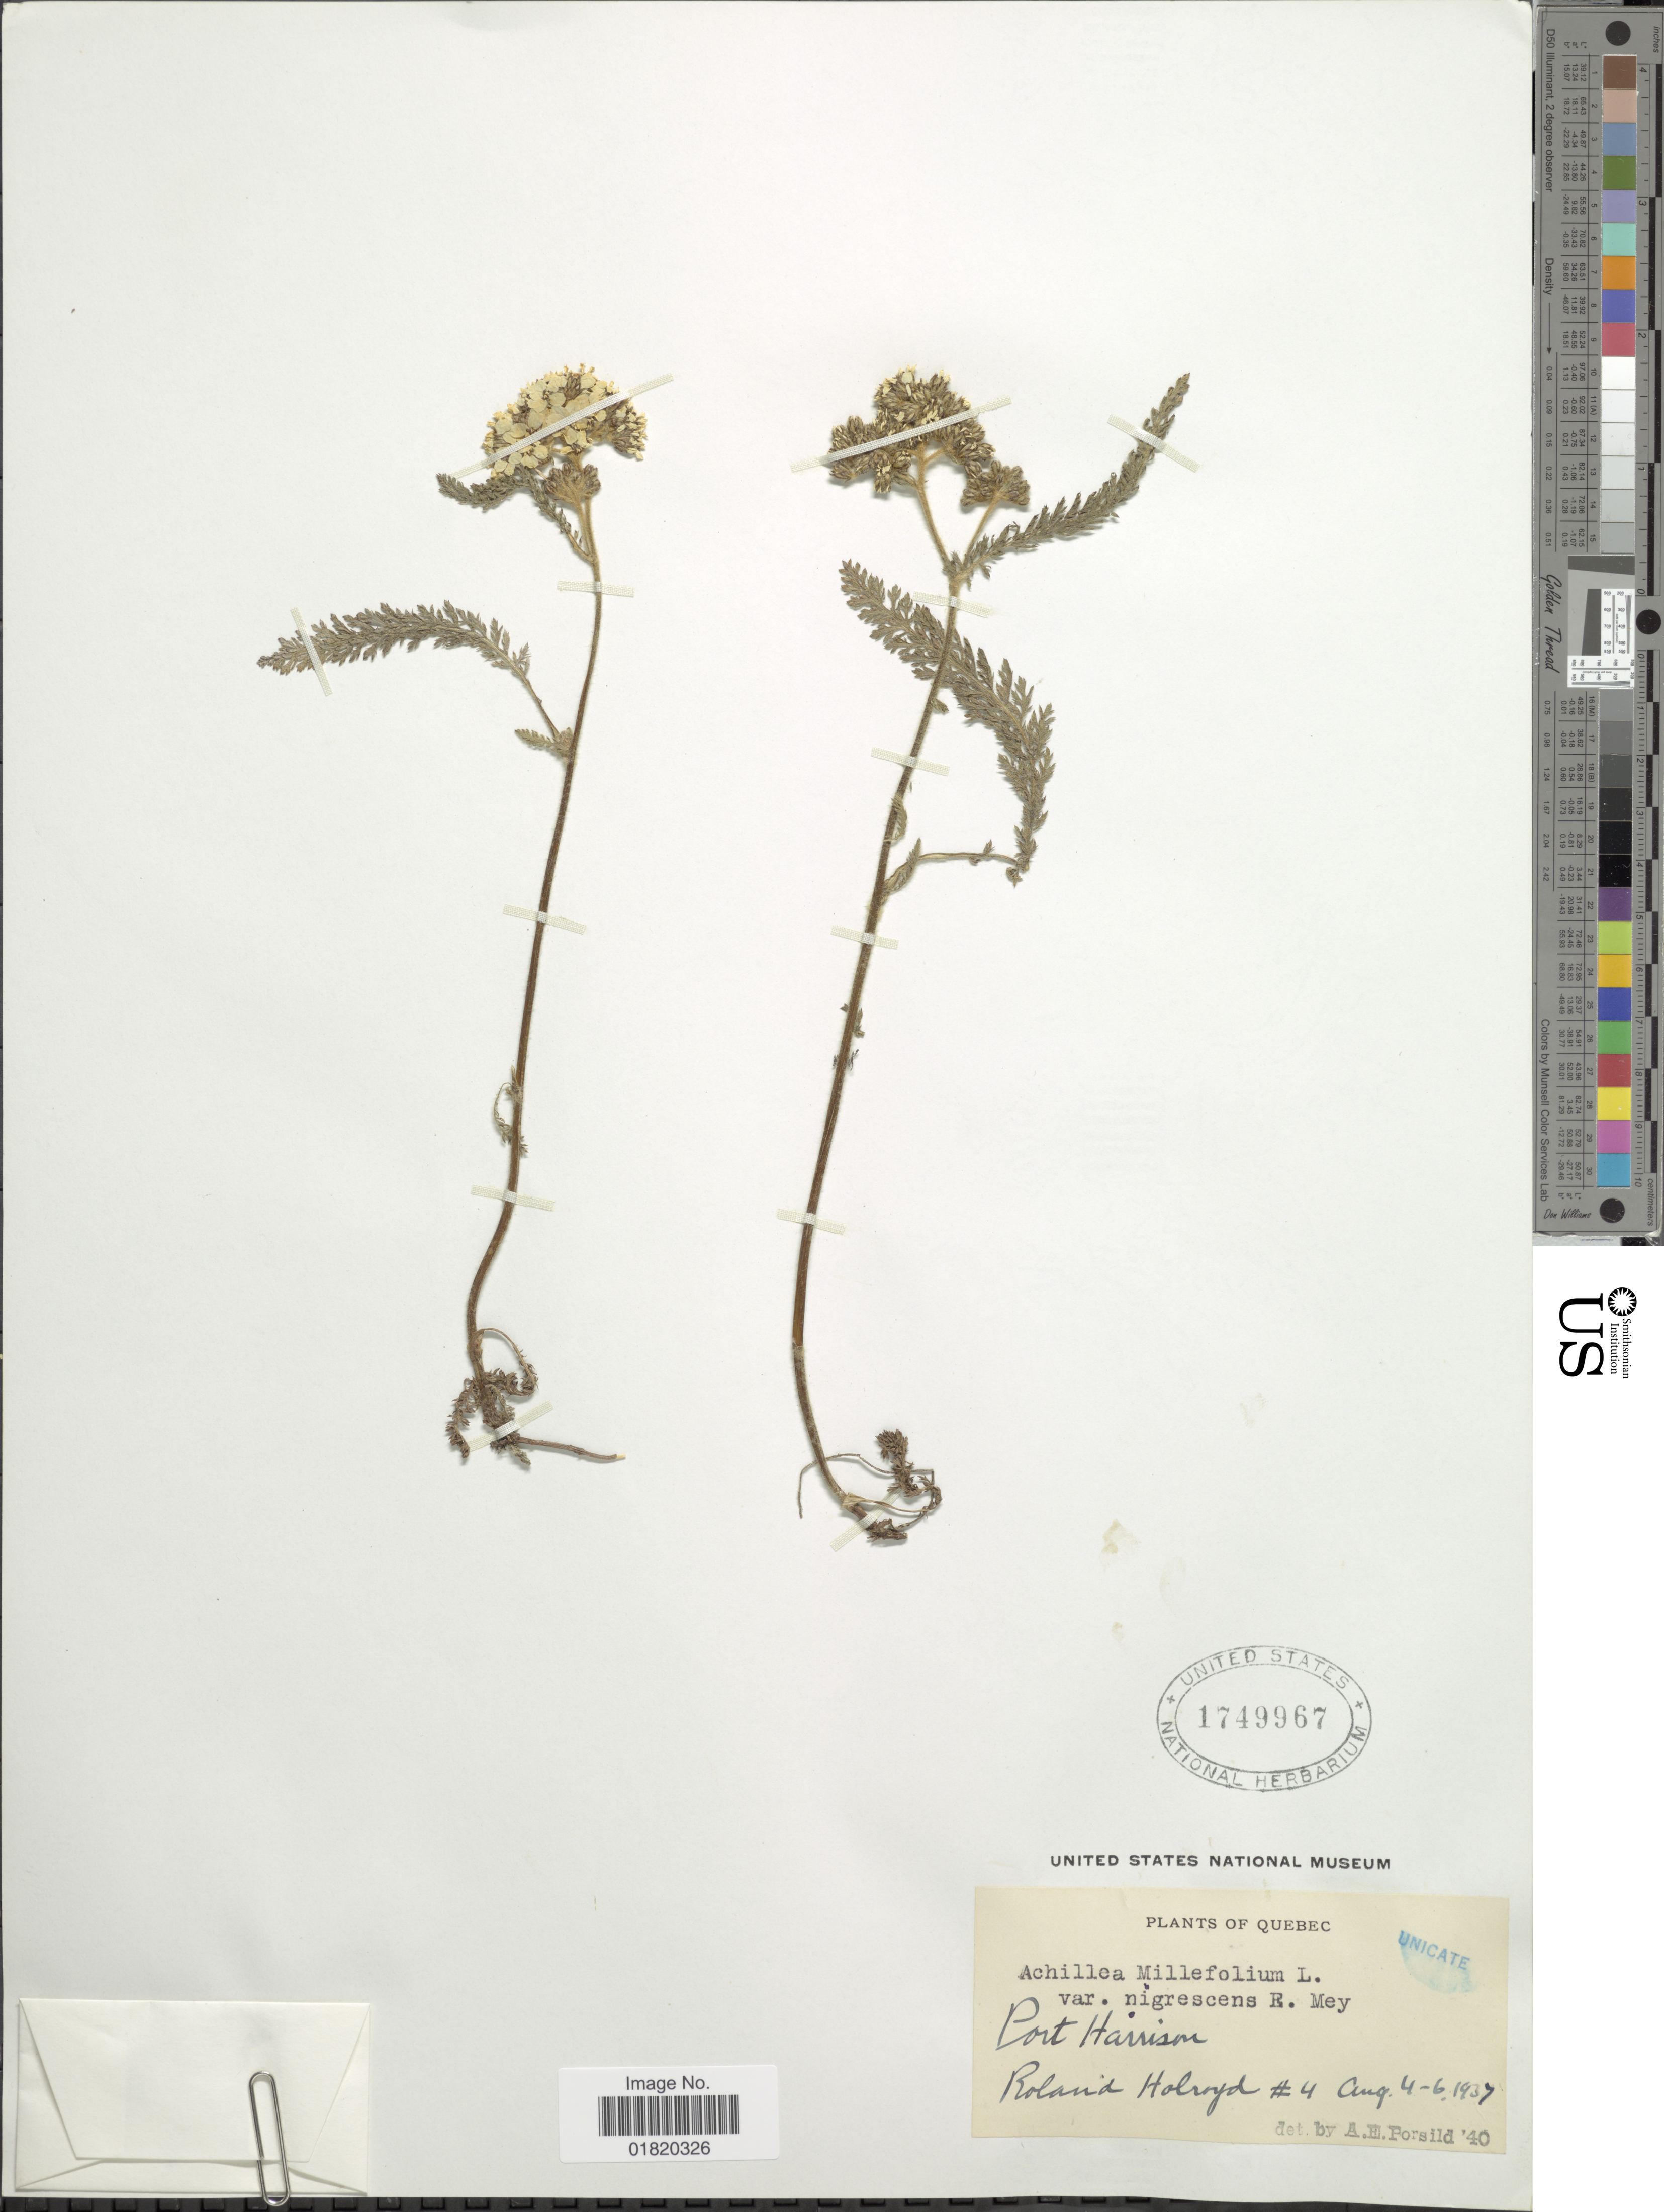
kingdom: Plantae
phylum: Tracheophyta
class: Magnoliopsida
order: Asterales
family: Asteraceae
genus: Achillea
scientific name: Achillea nigrescens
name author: (E. Mey.) Rydb.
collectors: R. Holroyd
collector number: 4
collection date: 1937-08-04/1937-08-06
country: Canada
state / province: Quebec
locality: Port Harrison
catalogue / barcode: US 1749967